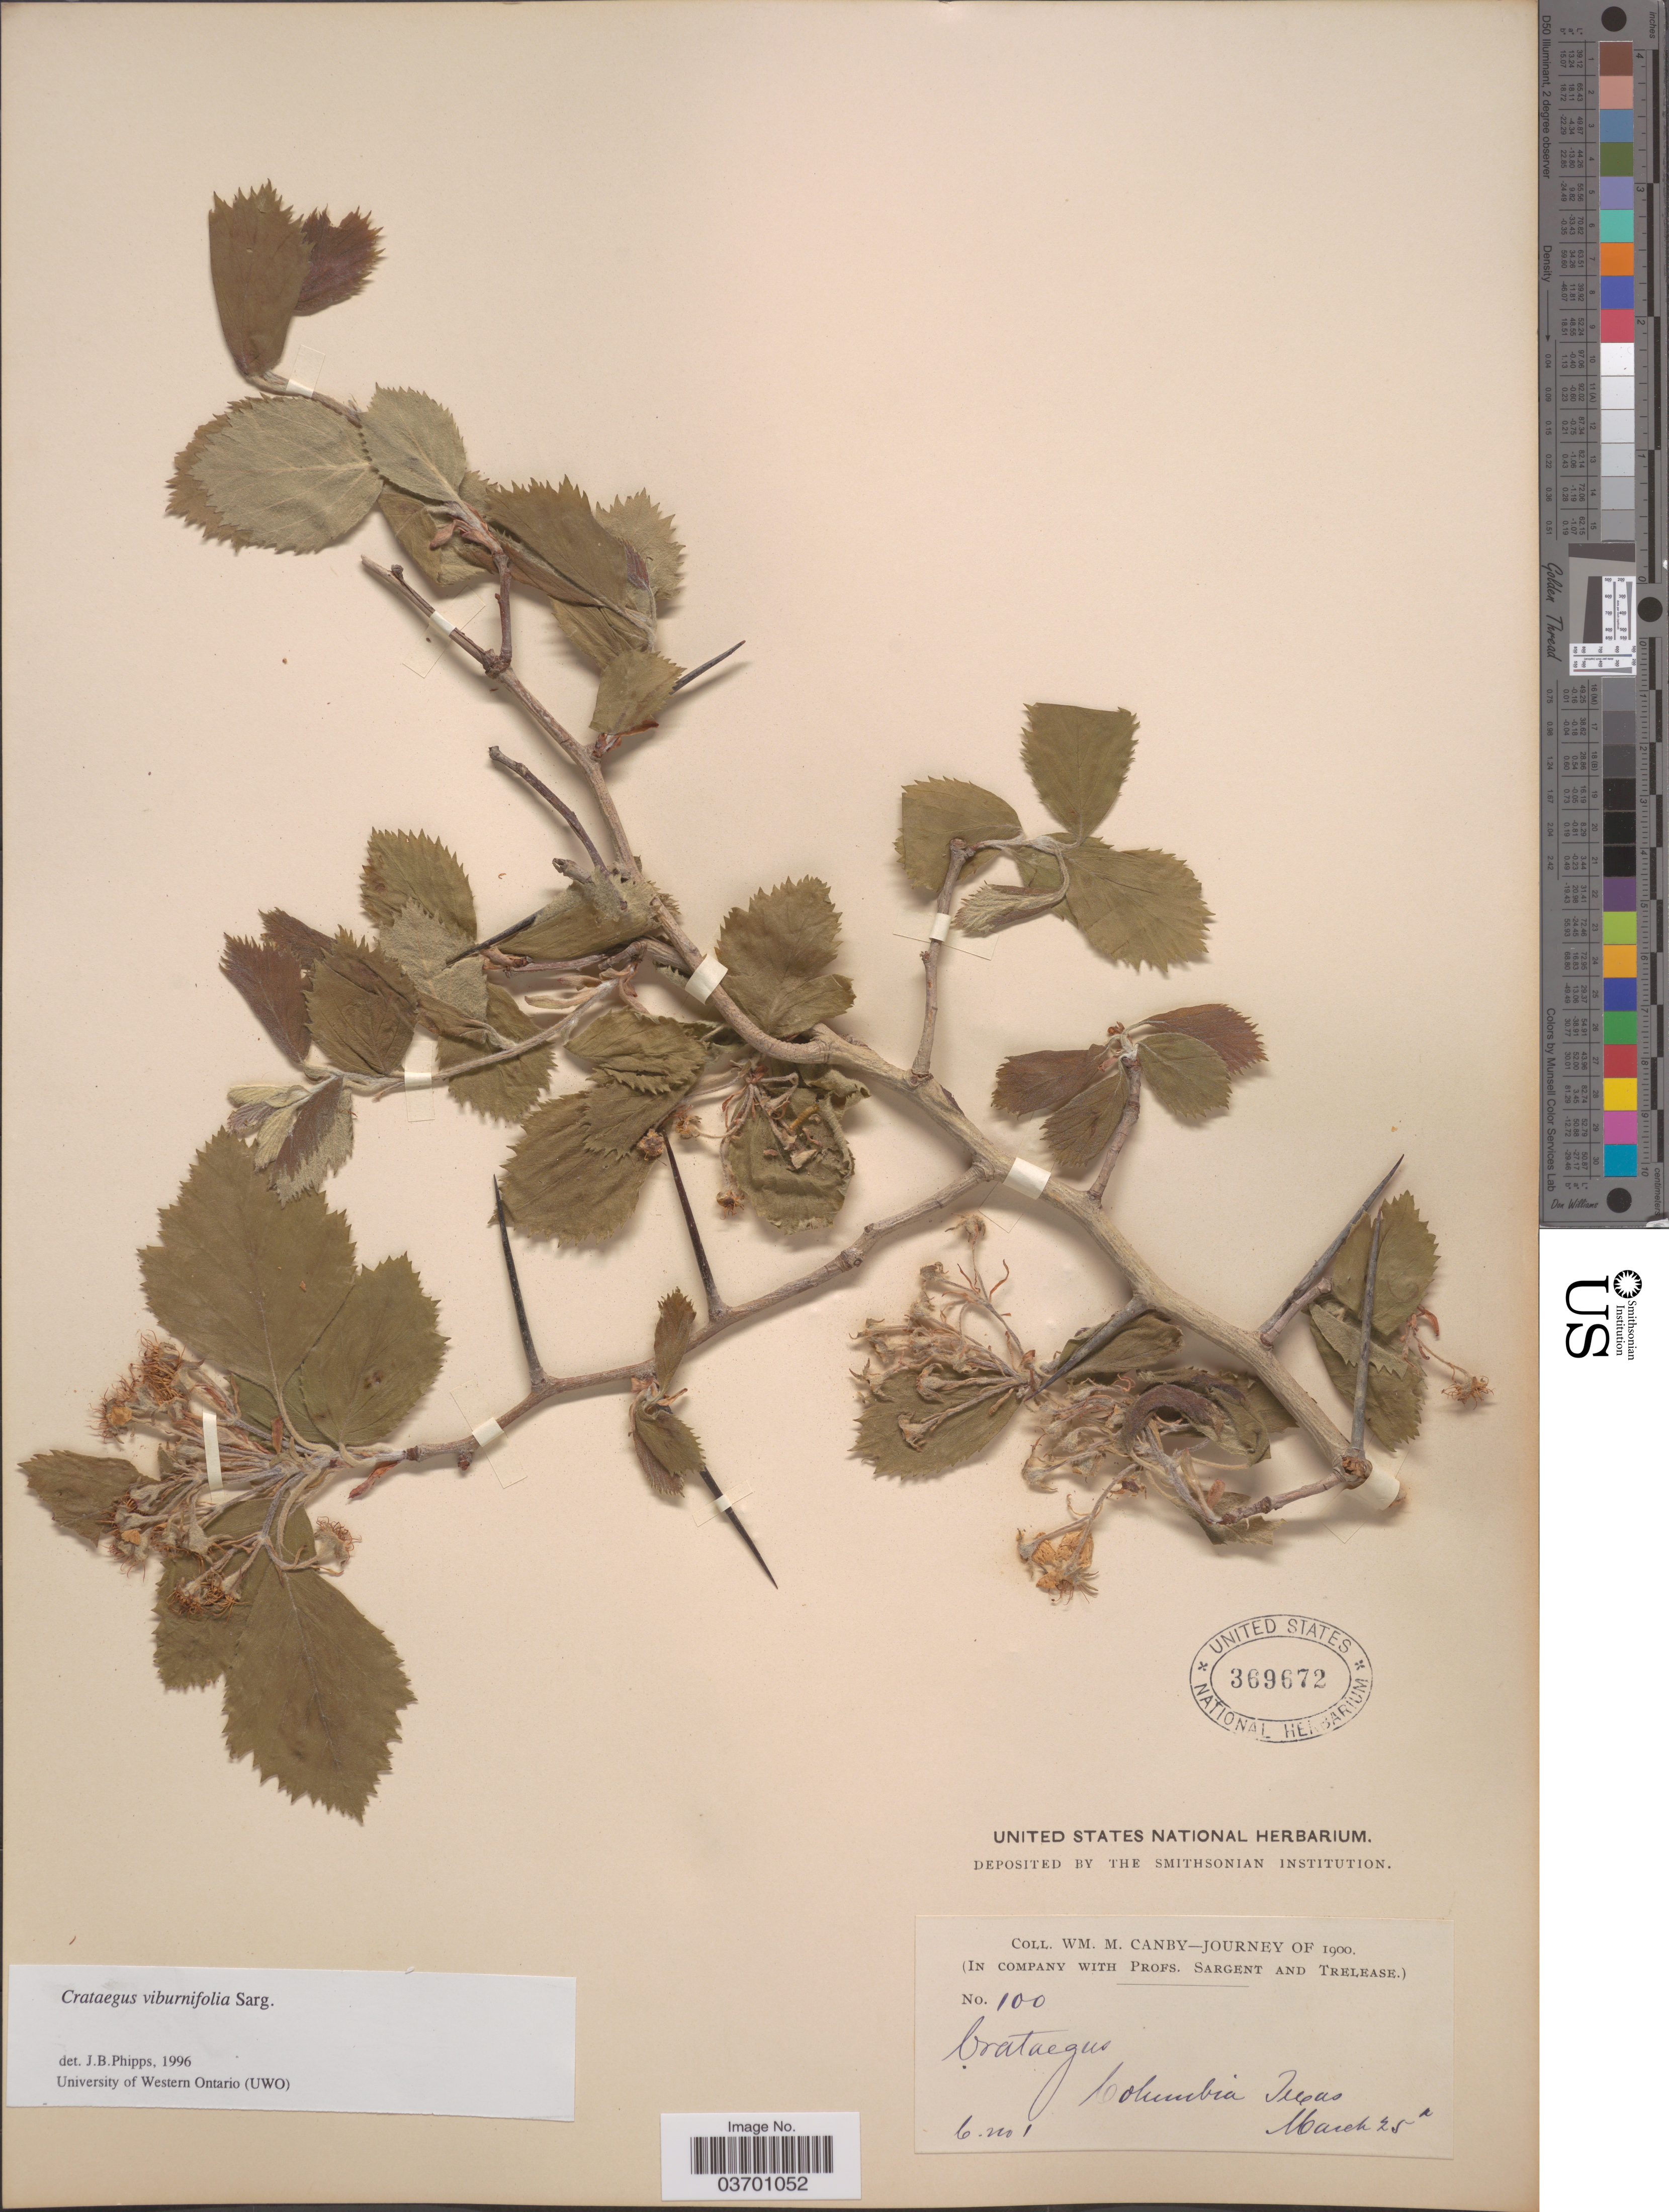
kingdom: Plantae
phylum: Tracheophyta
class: Magnoliopsida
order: Rosales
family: Rosaceae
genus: Crataegus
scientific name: Crataegus mollis var. viburnifolia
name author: (Sarg.) Lance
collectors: W. M. Canby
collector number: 100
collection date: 1900-03-25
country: United States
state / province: Texas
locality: Columbia.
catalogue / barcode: US 369672